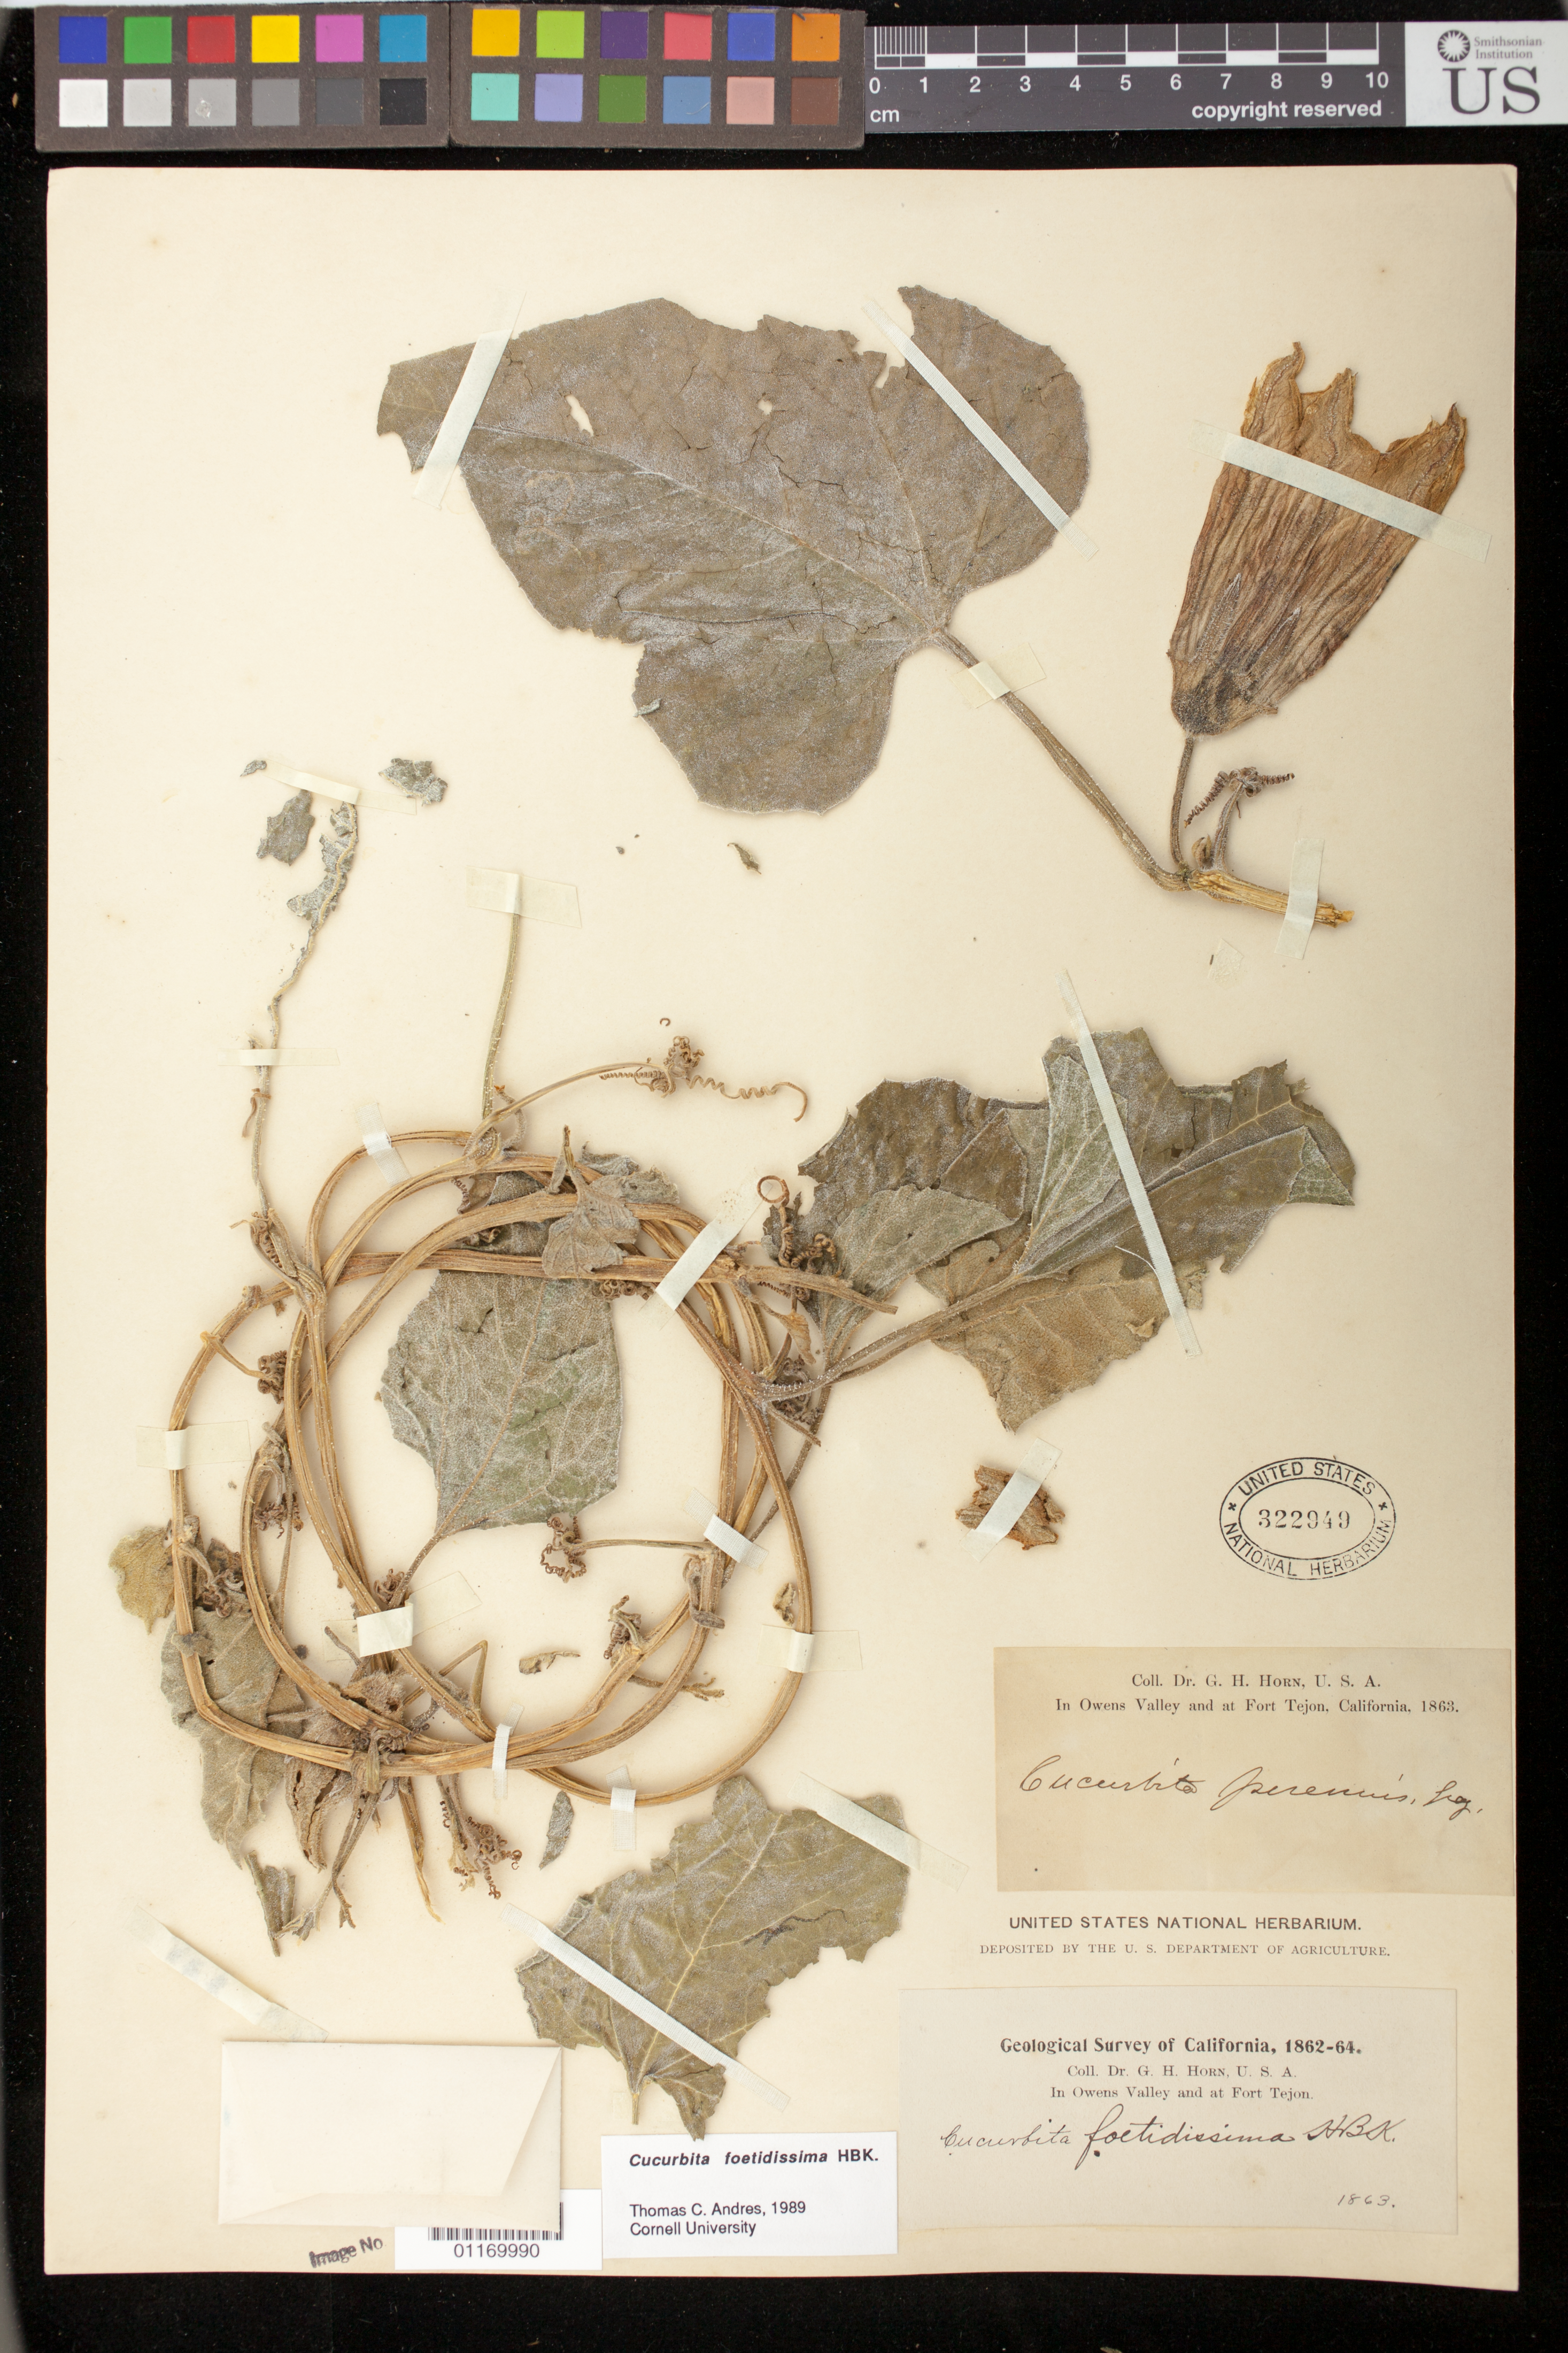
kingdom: Plantae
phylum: Tracheophyta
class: Magnoliopsida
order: Cucurbitales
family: Cucurbitaceae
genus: Cucurbita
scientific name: Cucurbita foetidissima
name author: Kunth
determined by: Anders., T.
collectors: G. Horn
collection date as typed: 1863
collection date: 1863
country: United States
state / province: California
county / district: Kern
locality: In Owens Valley at Fort Tejon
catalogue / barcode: US 322949